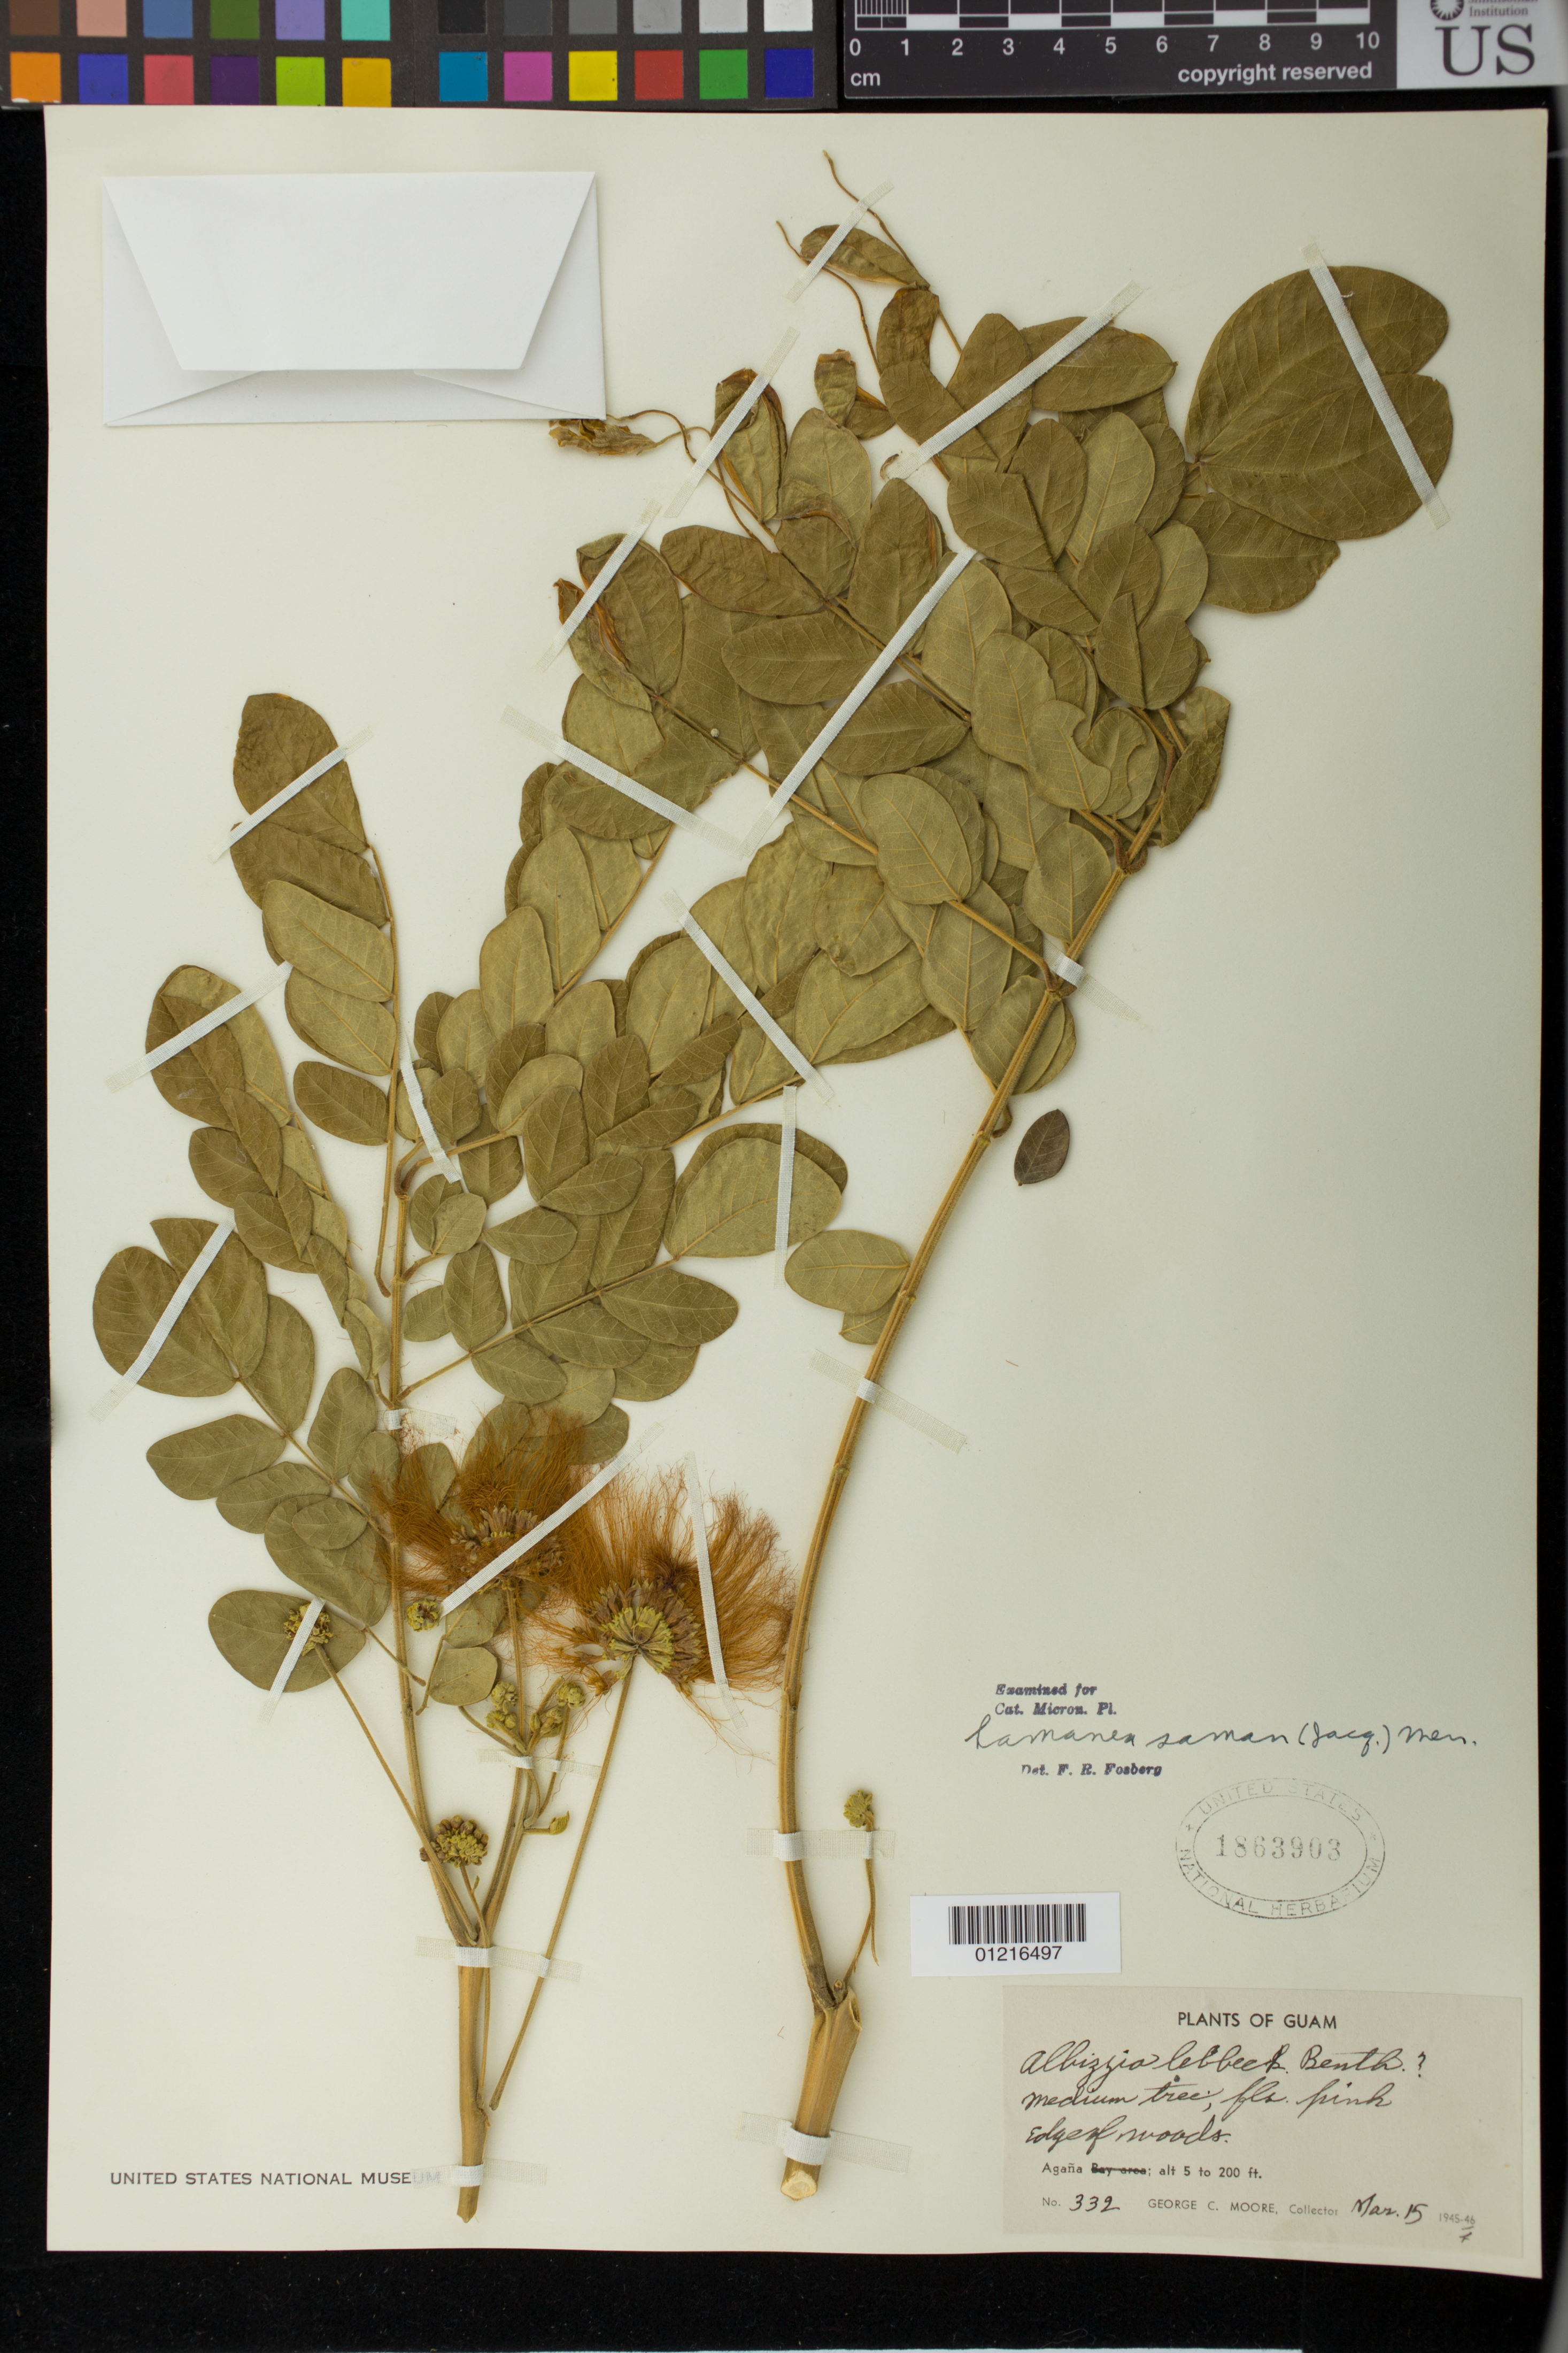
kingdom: Plantae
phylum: Tracheophyta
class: Magnoliopsida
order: Fabales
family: Fabaceae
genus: Samanea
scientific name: Samanea saman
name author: (Jacq.) Merr.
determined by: Fosberg, F. R.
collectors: G. C. Moore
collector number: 332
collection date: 1946-03-15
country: Guam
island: Guam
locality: Agana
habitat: Edge of woods.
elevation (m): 2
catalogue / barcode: US 1863903